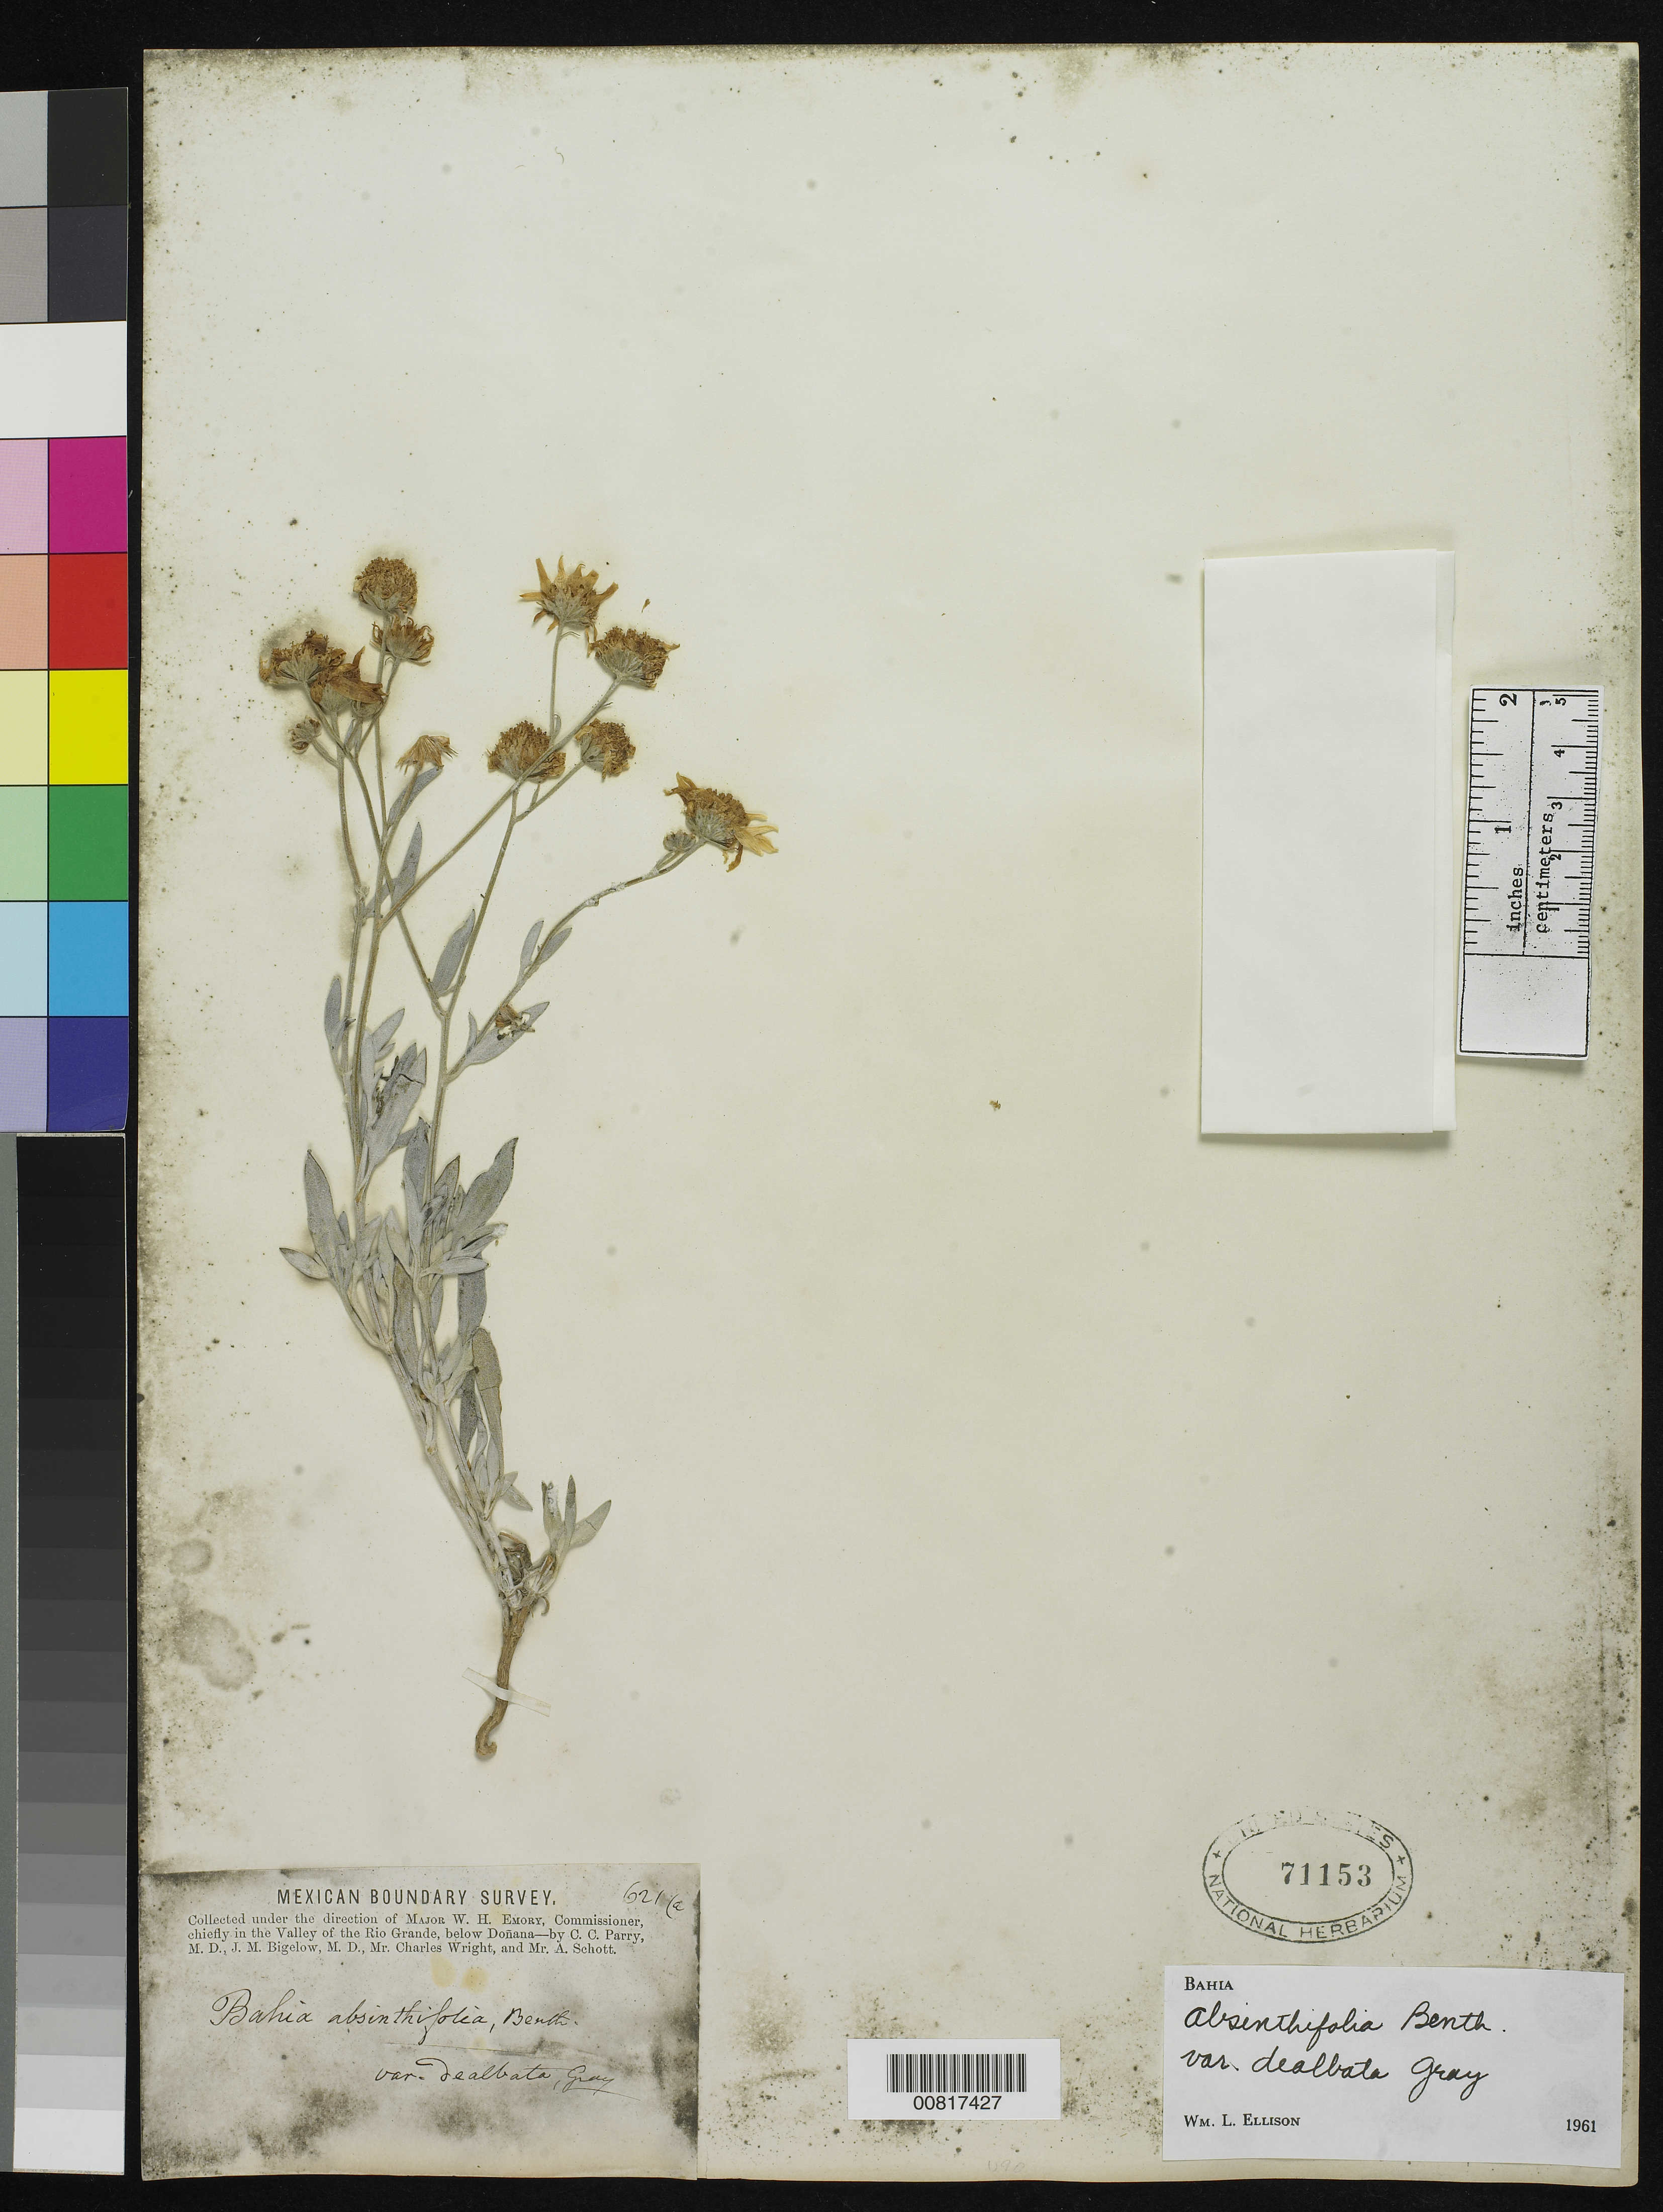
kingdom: Plantae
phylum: Tracheophyta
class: Magnoliopsida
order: Asterales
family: Asteraceae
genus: Bahia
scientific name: Bahia absinthifolia var. dealbata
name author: A. Gray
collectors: C. C. Parry, J. M. Bigelow, C. Wright & A. C. V. Schott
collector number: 621a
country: United States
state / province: New Mexico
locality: Valley of the Rio Grande, below Doñana, New Mexico.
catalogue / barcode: US 71153